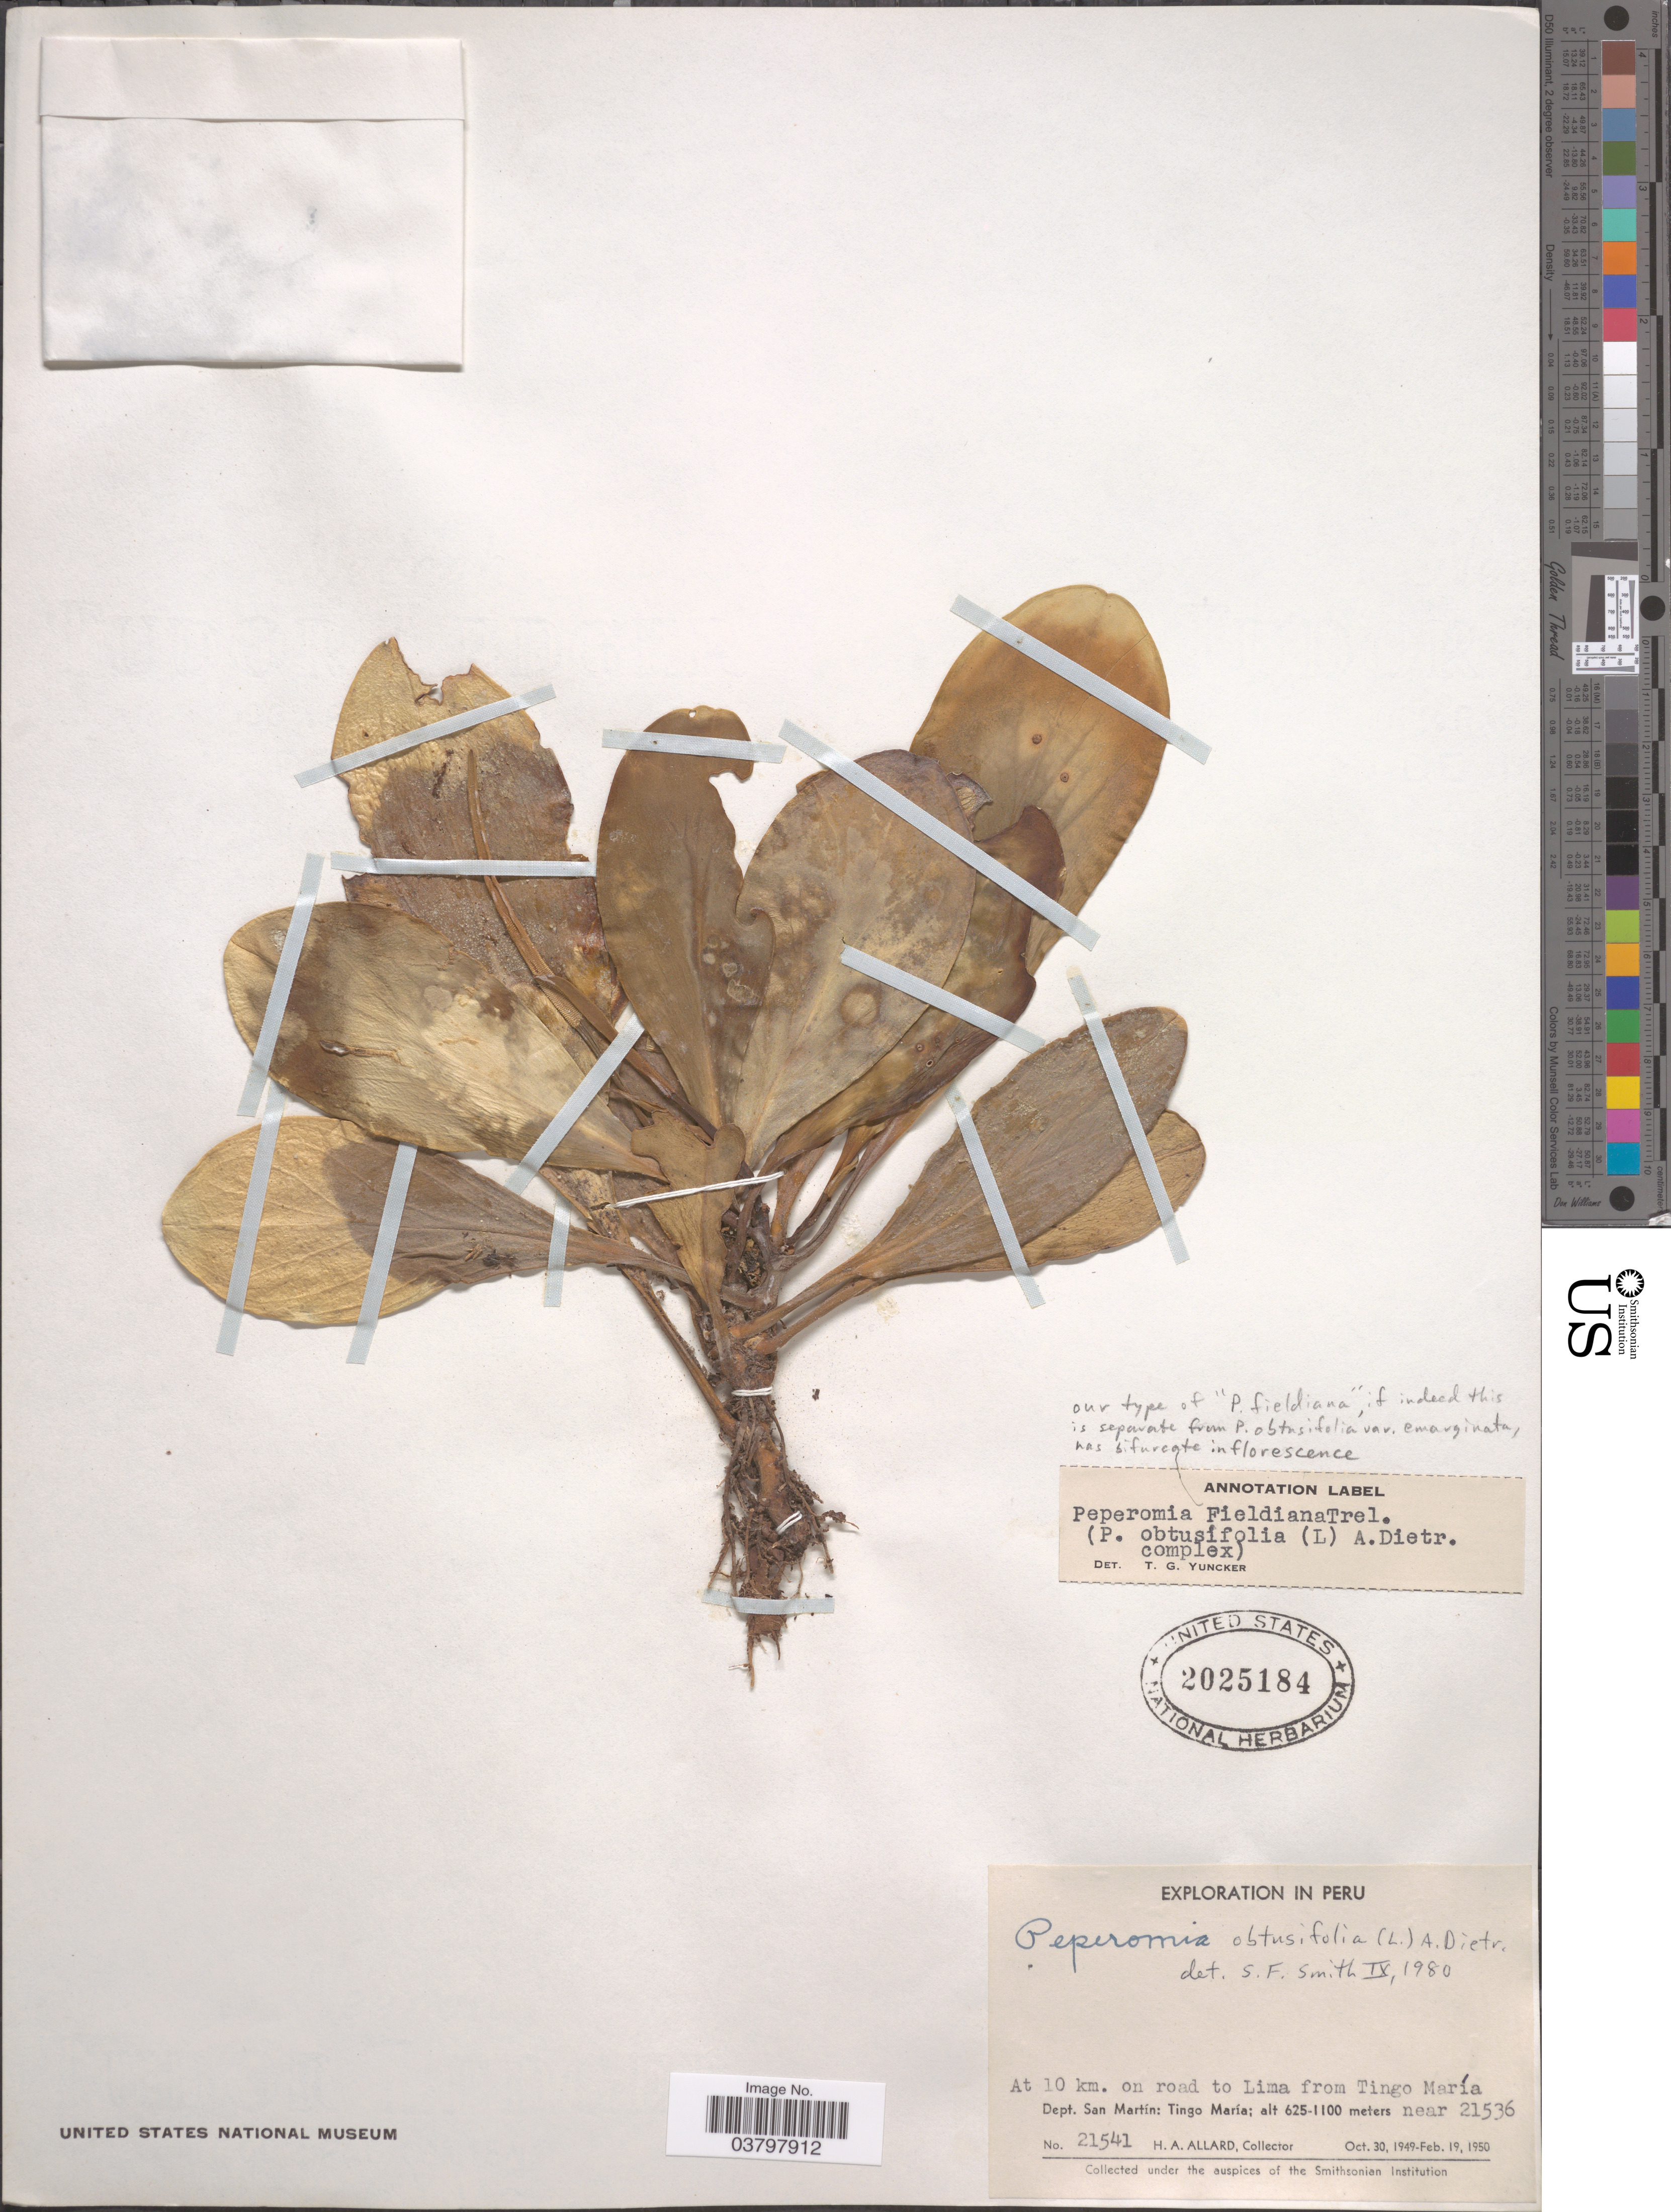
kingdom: Plantae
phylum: Tracheophyta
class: Magnoliopsida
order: Piperales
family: Piperaceae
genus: Peperomia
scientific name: Peperomia obtusifolia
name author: (L.) A. Dietr.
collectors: H. A. Allard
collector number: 21541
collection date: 1949-10-30/1950-02-19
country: Peru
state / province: San Martín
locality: At 10 km. on road to Lima from Tingo María. Dept. San Martín: Tingo María, near 21536.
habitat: on road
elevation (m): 625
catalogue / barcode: US 2025184